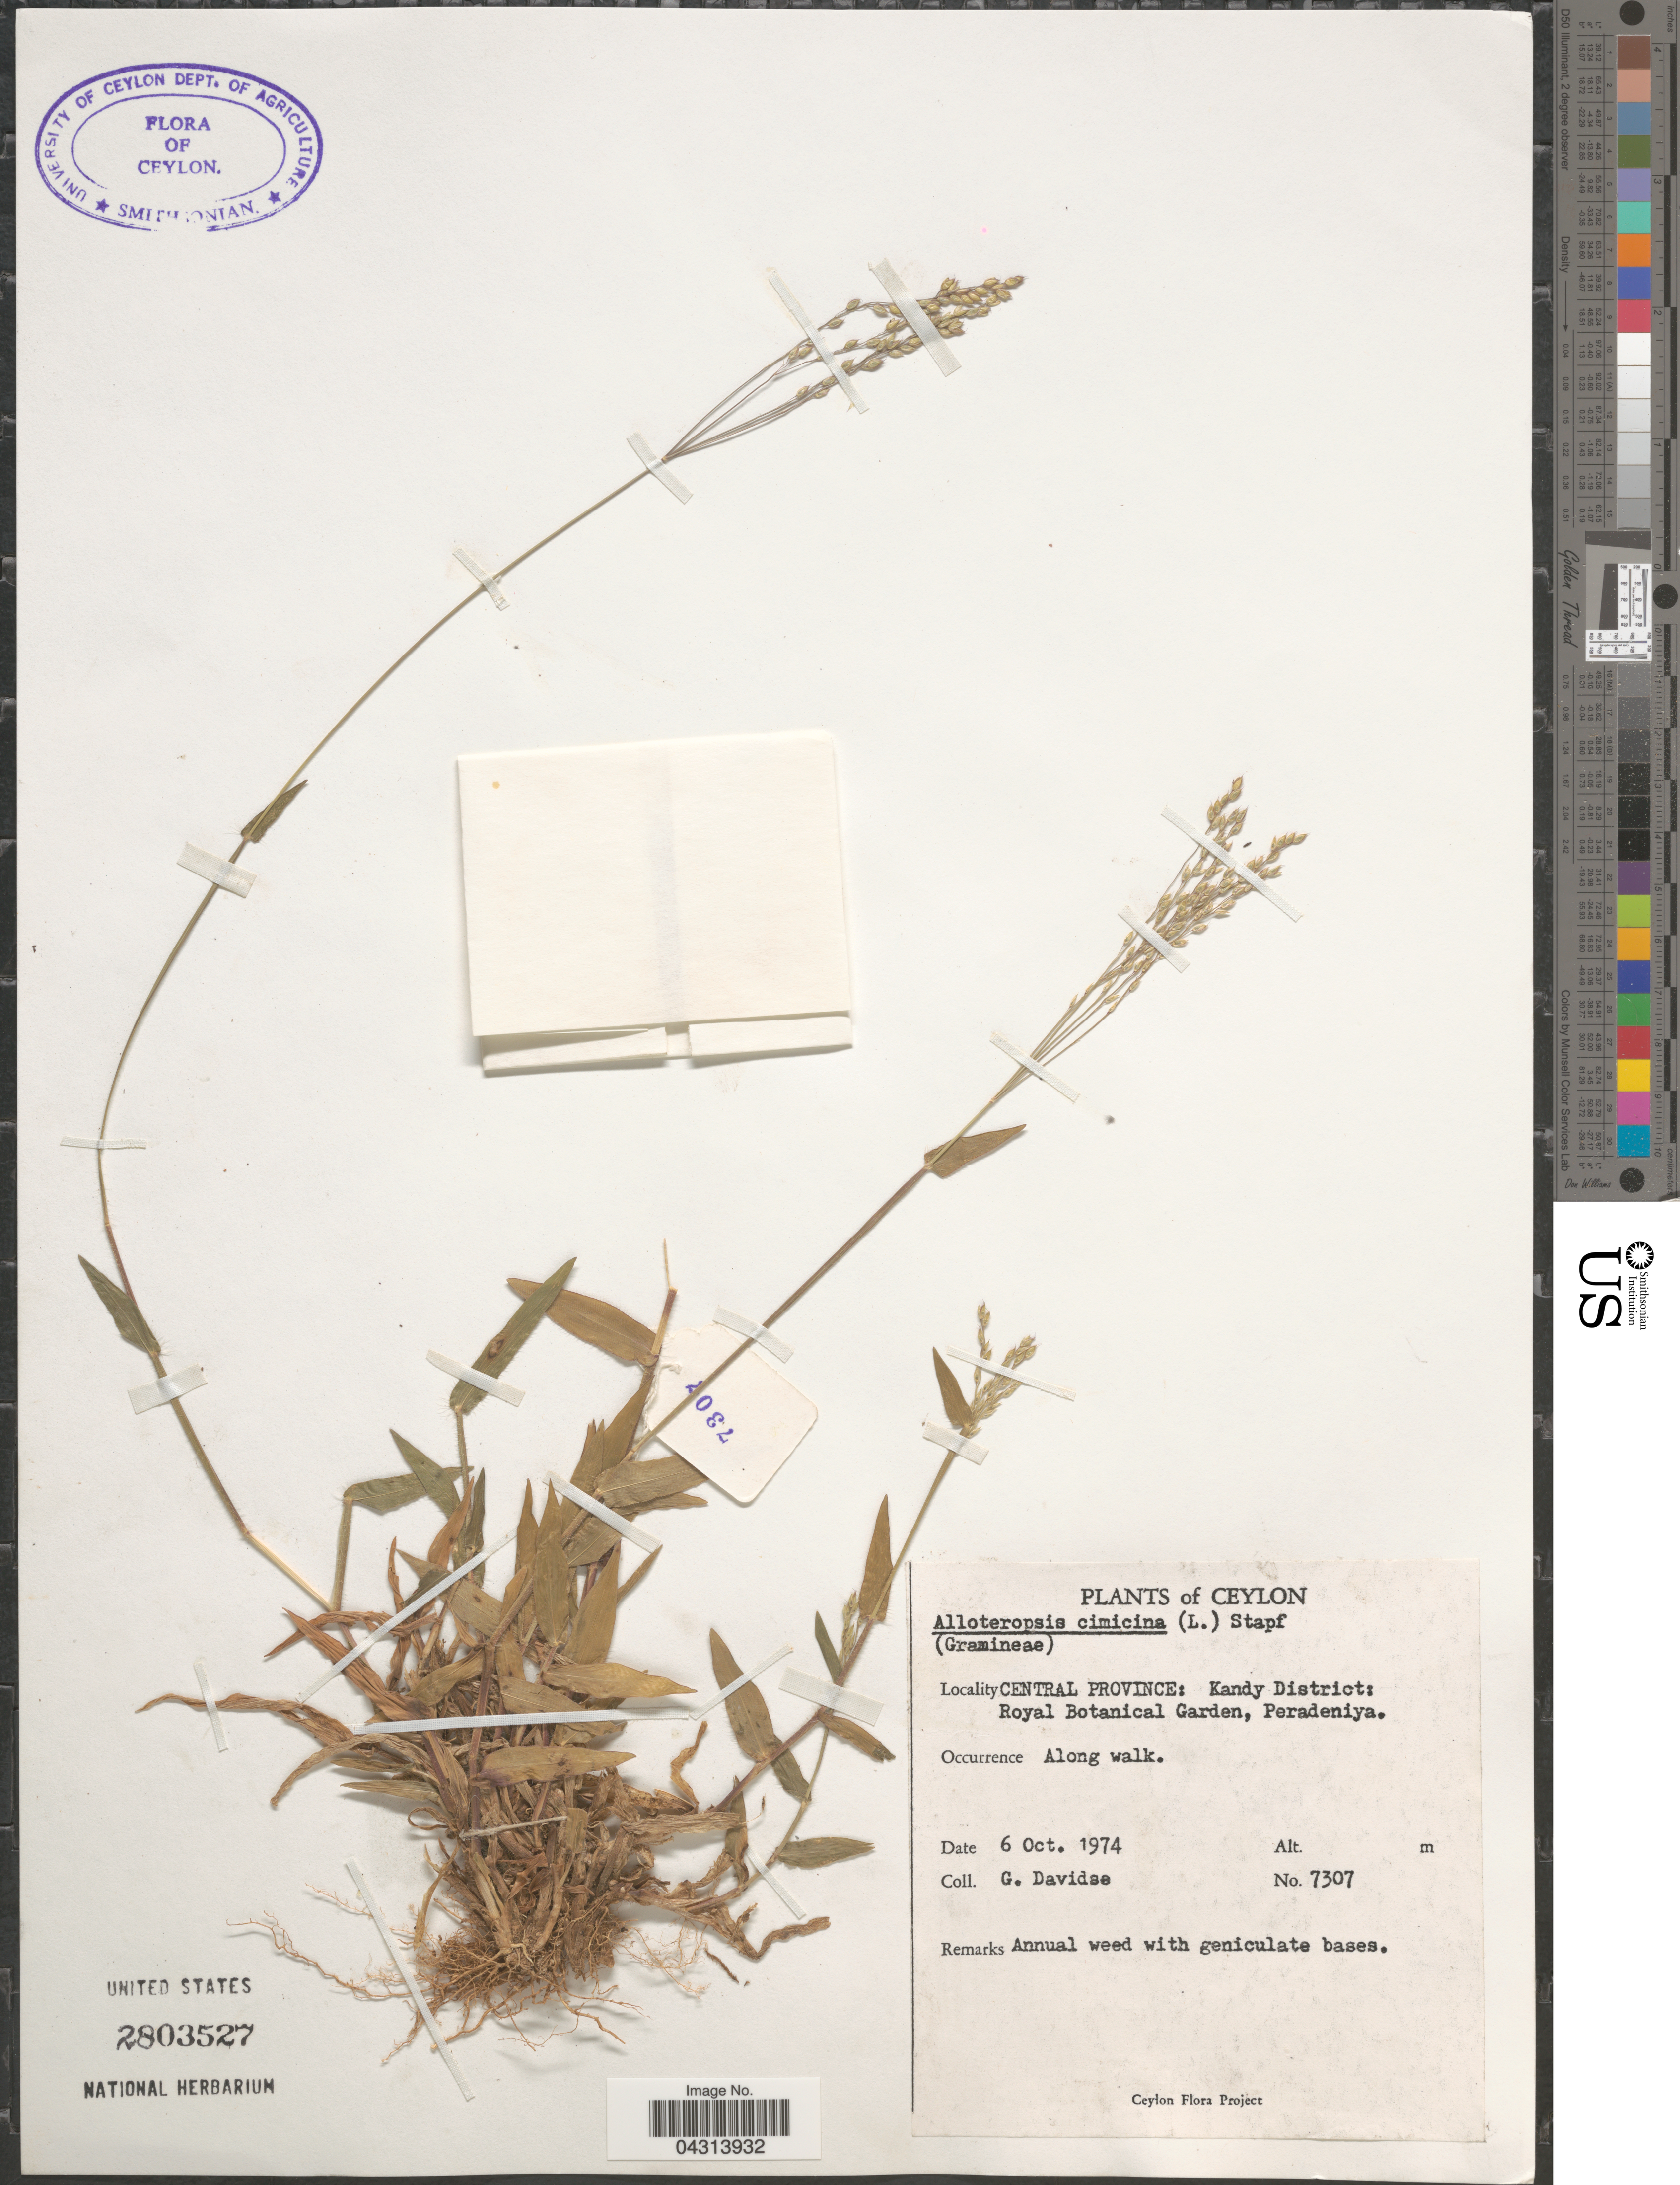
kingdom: Plantae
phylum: Tracheophyta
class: Liliopsida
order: Poales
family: Poaceae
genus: Alloteropsis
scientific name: Alloteropsis cimicina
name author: (L.) Stapf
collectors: G. Davidse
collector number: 7307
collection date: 1974-10-06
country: Sri Lanka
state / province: Central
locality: Ceylon. Kandy District: Royal Botanic Garden, Peradeniya.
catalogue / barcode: US 2803527